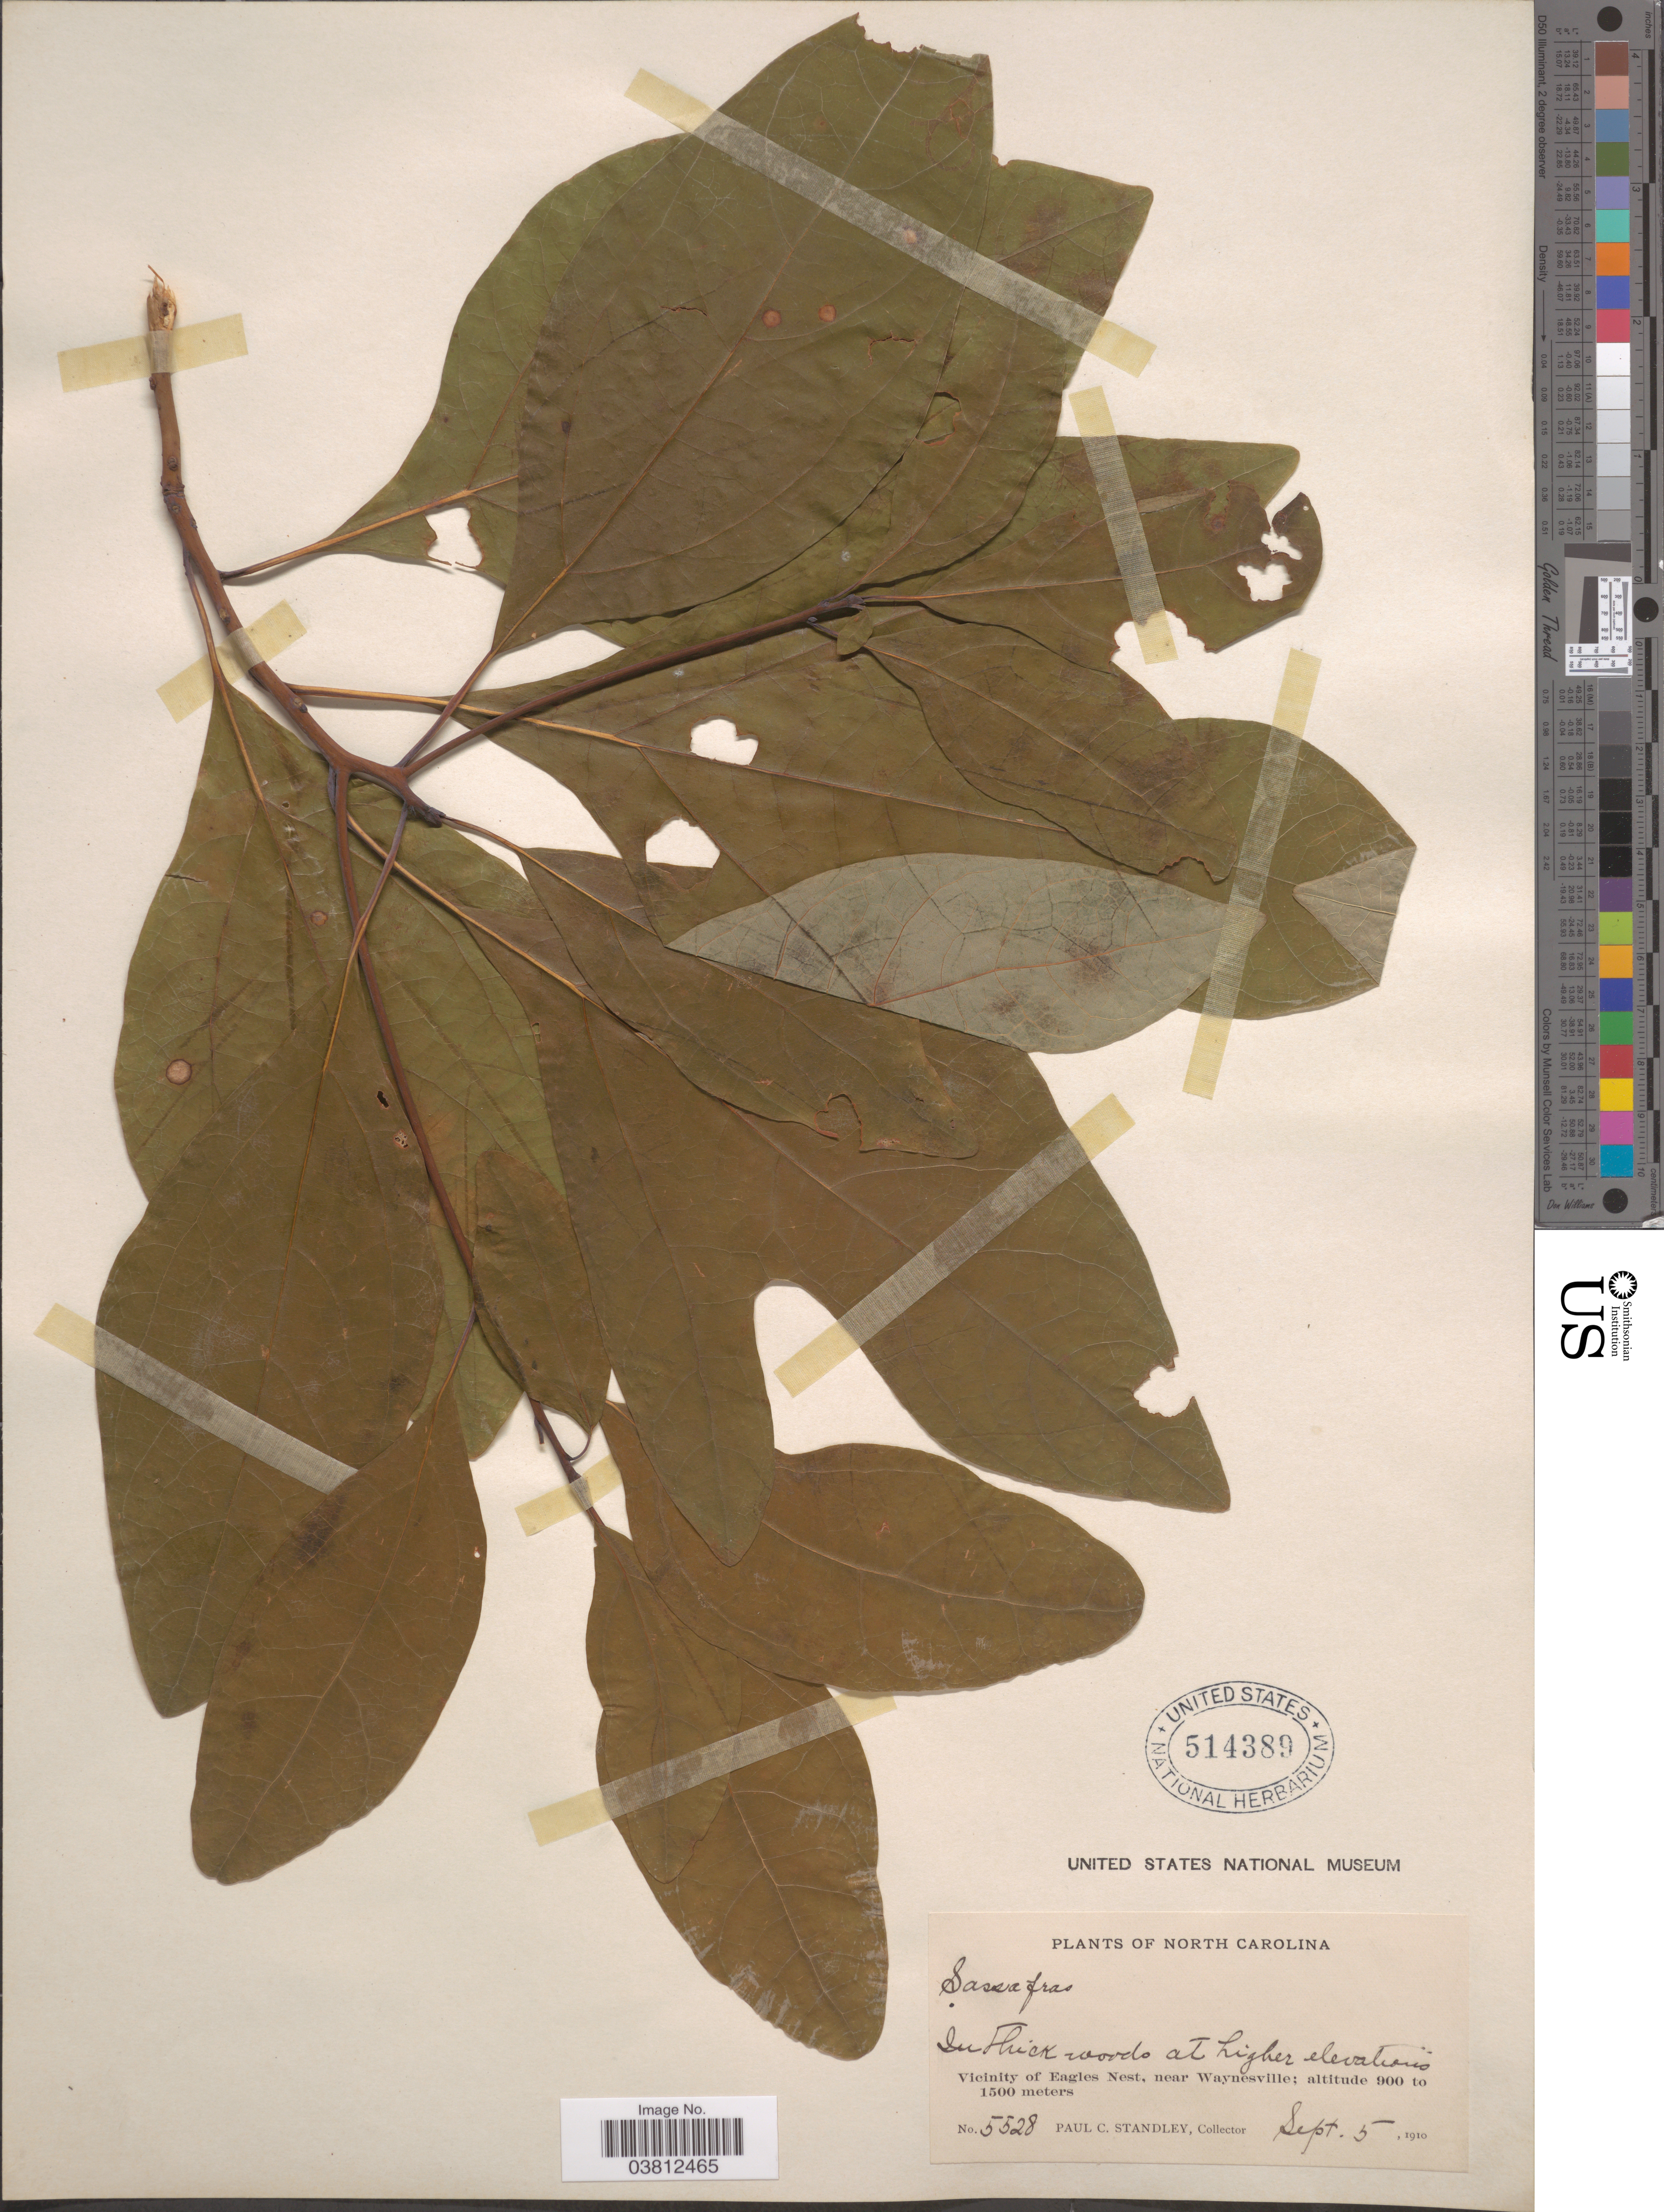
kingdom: Plantae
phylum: Tracheophyta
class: Magnoliopsida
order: Laurales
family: Lauraceae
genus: Sassafras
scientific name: Sassafras albidum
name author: (Nutt.) Nees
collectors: P. C. Standley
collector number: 5528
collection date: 1910-09-05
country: United States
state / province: North Carolina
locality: Vicinity of Eagles Nest, near Waynesville.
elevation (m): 900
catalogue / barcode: US 514389